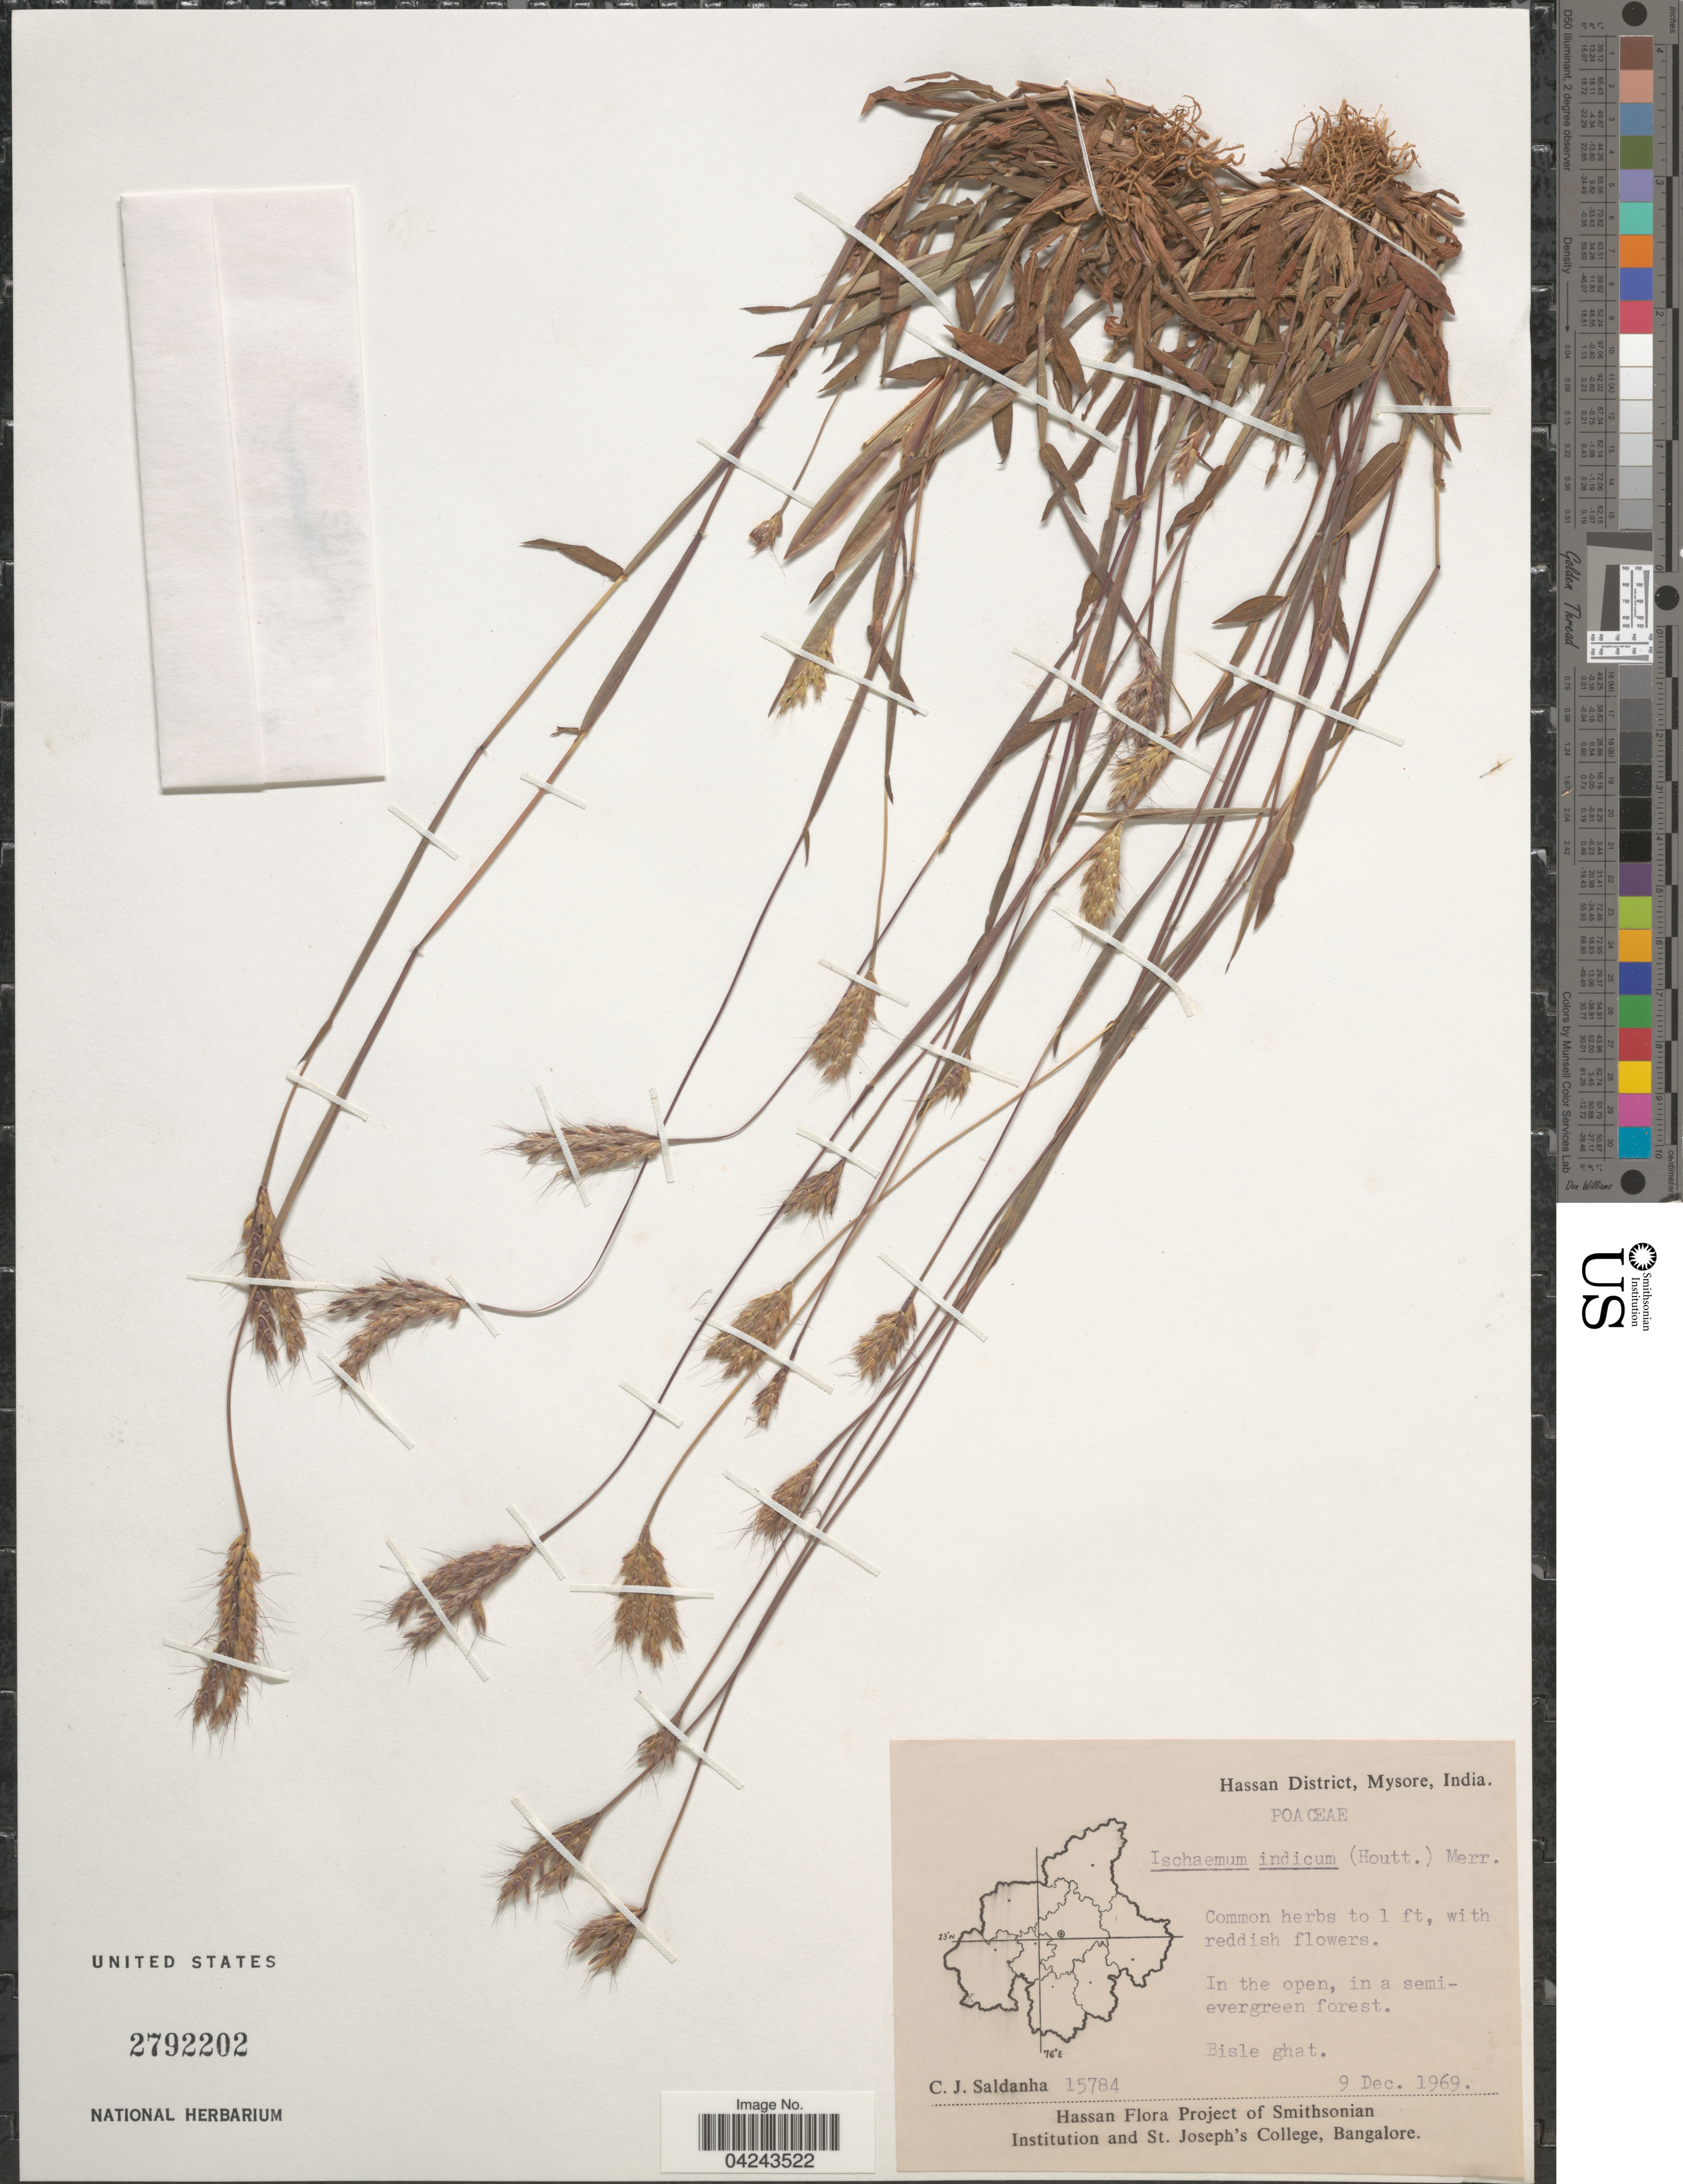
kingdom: Plantae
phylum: Tracheophyta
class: Liliopsida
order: Poales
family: Poaceae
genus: Ischaemum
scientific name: Ischaemum ciliare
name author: Retz.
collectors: C. J. Saldanha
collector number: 15784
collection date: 1969-12-09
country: India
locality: Hassan District, Mysore. In the open, in a semievergreen forest. Bisle ghat.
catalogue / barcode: US 2792202